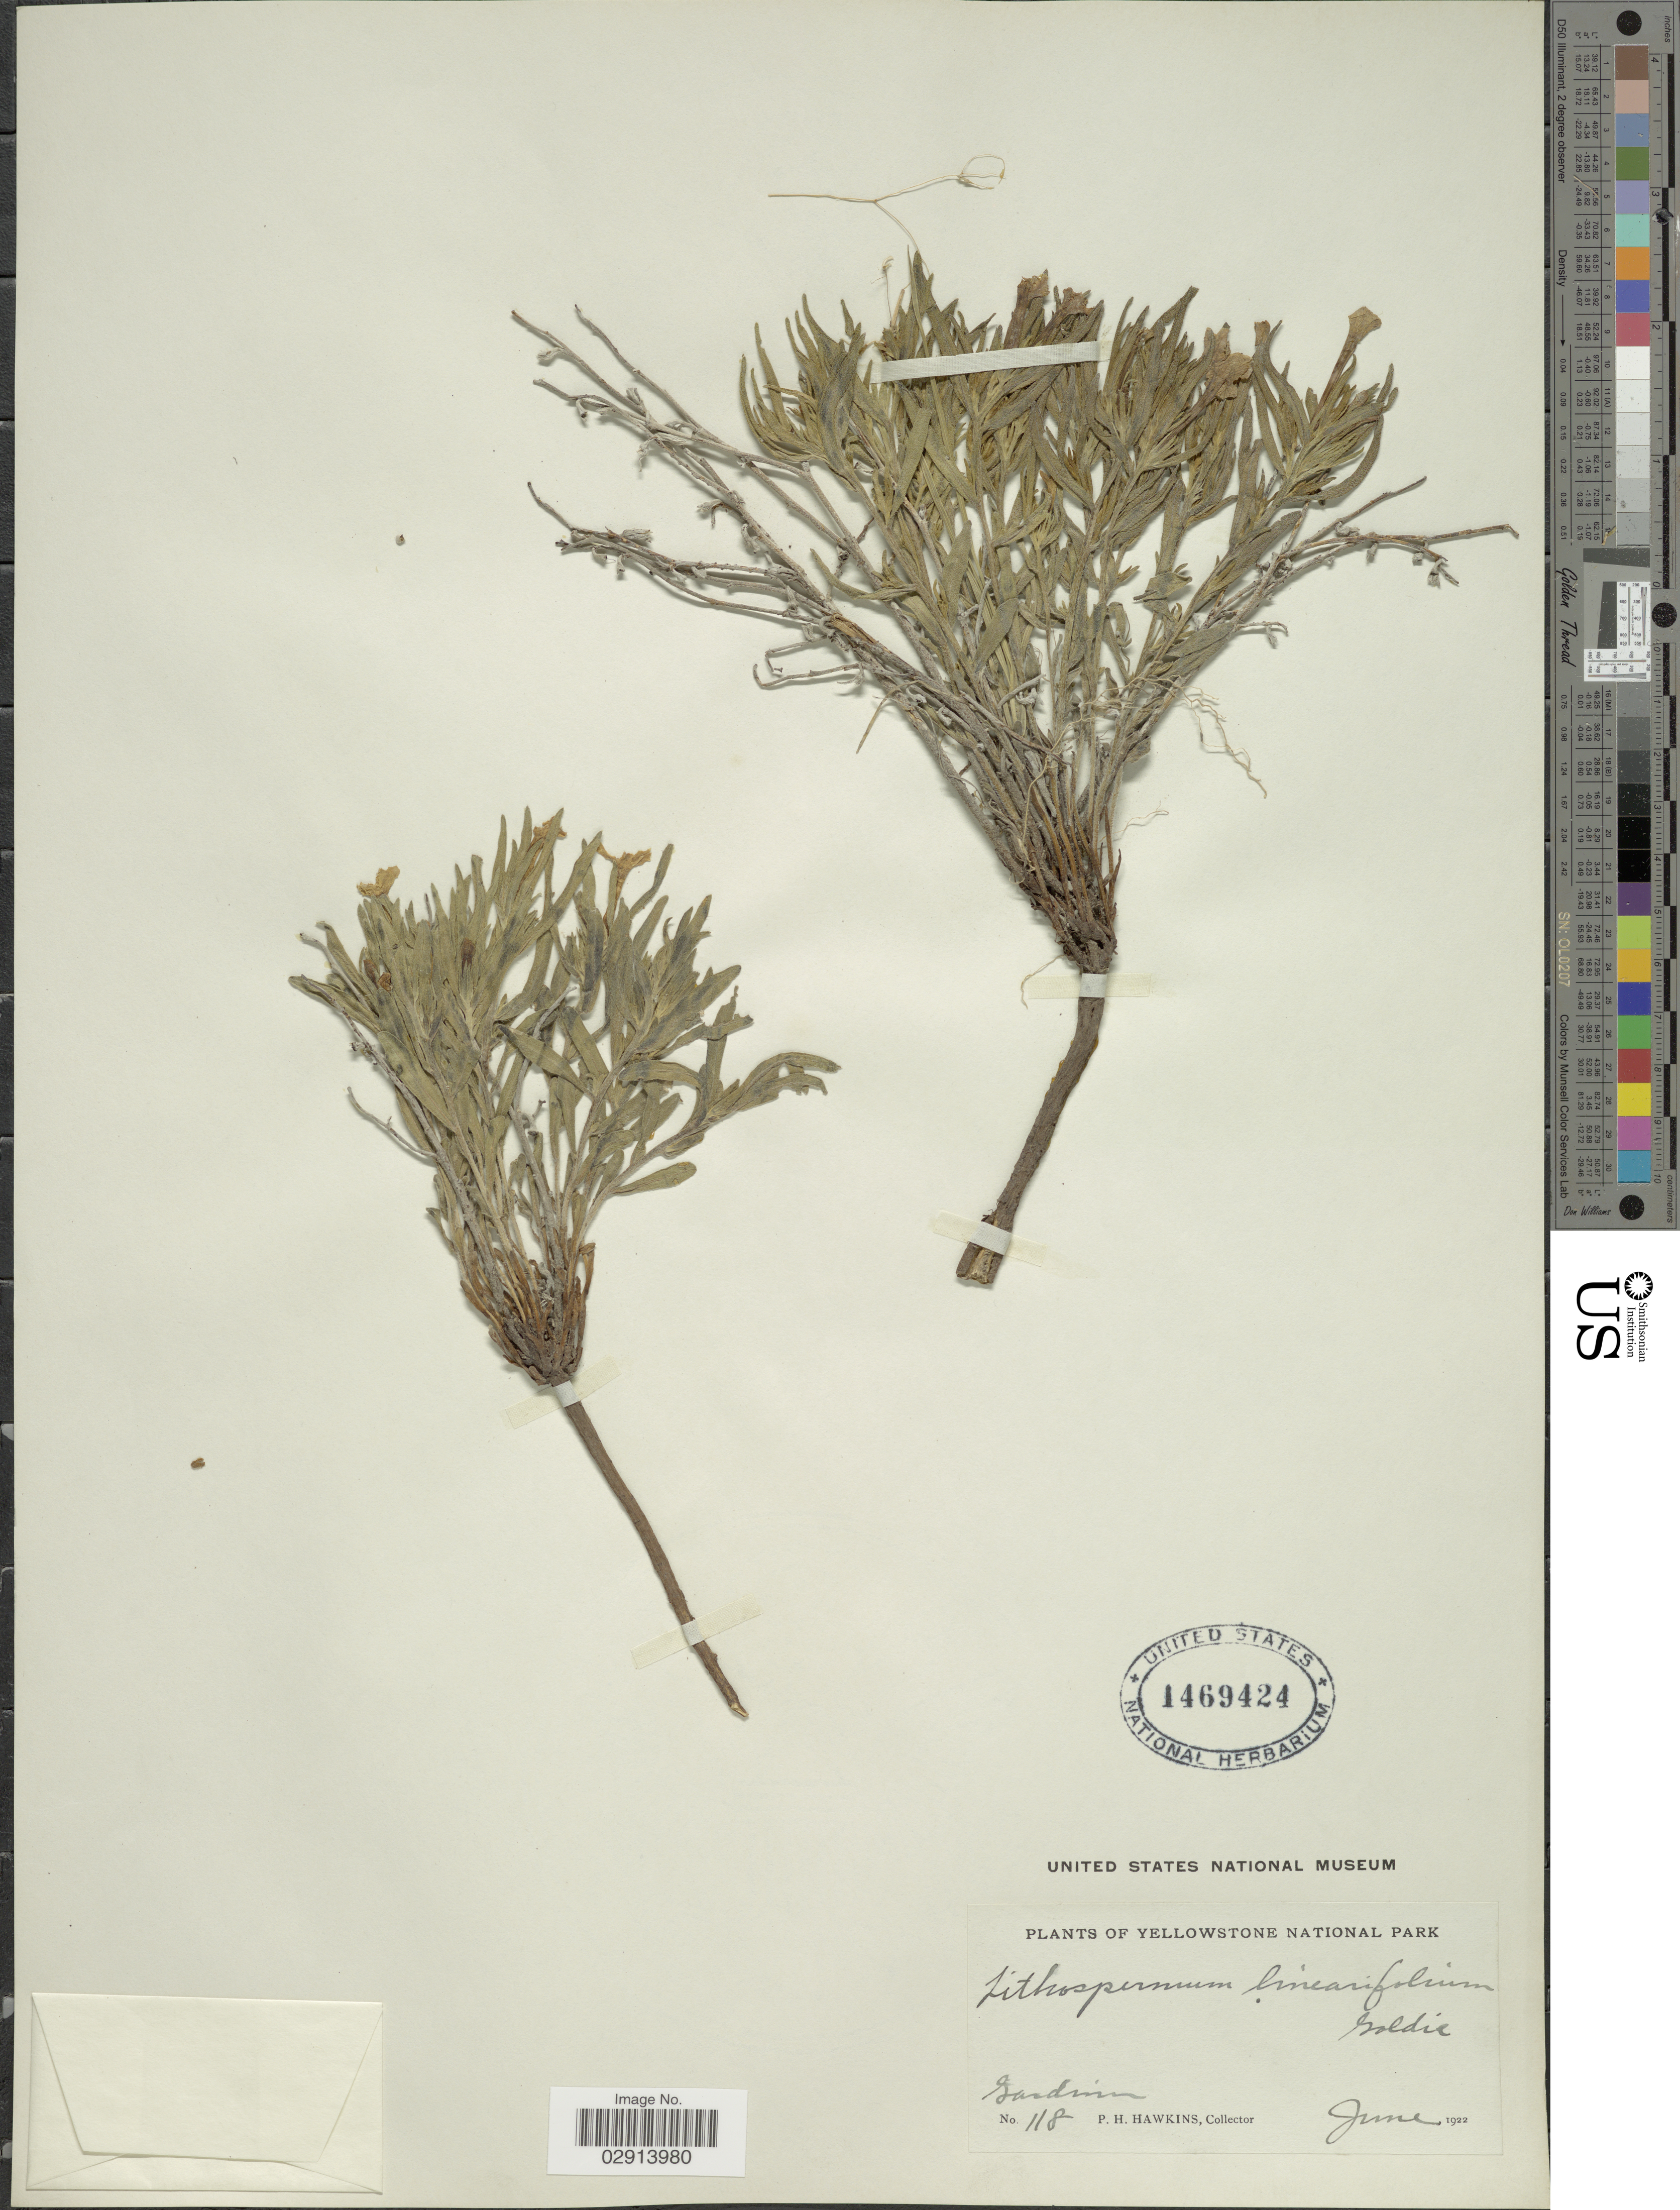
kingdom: Plantae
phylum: Tracheophyta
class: Magnoliopsida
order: Boraginales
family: Boraginaceae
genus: Lithospermum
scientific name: Lithospermum incisum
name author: Lehm.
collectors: P. Hawkins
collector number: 118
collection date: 1922-06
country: United States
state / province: Montana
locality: Yellowstone National Park. Gardiner.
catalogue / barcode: US 1469424